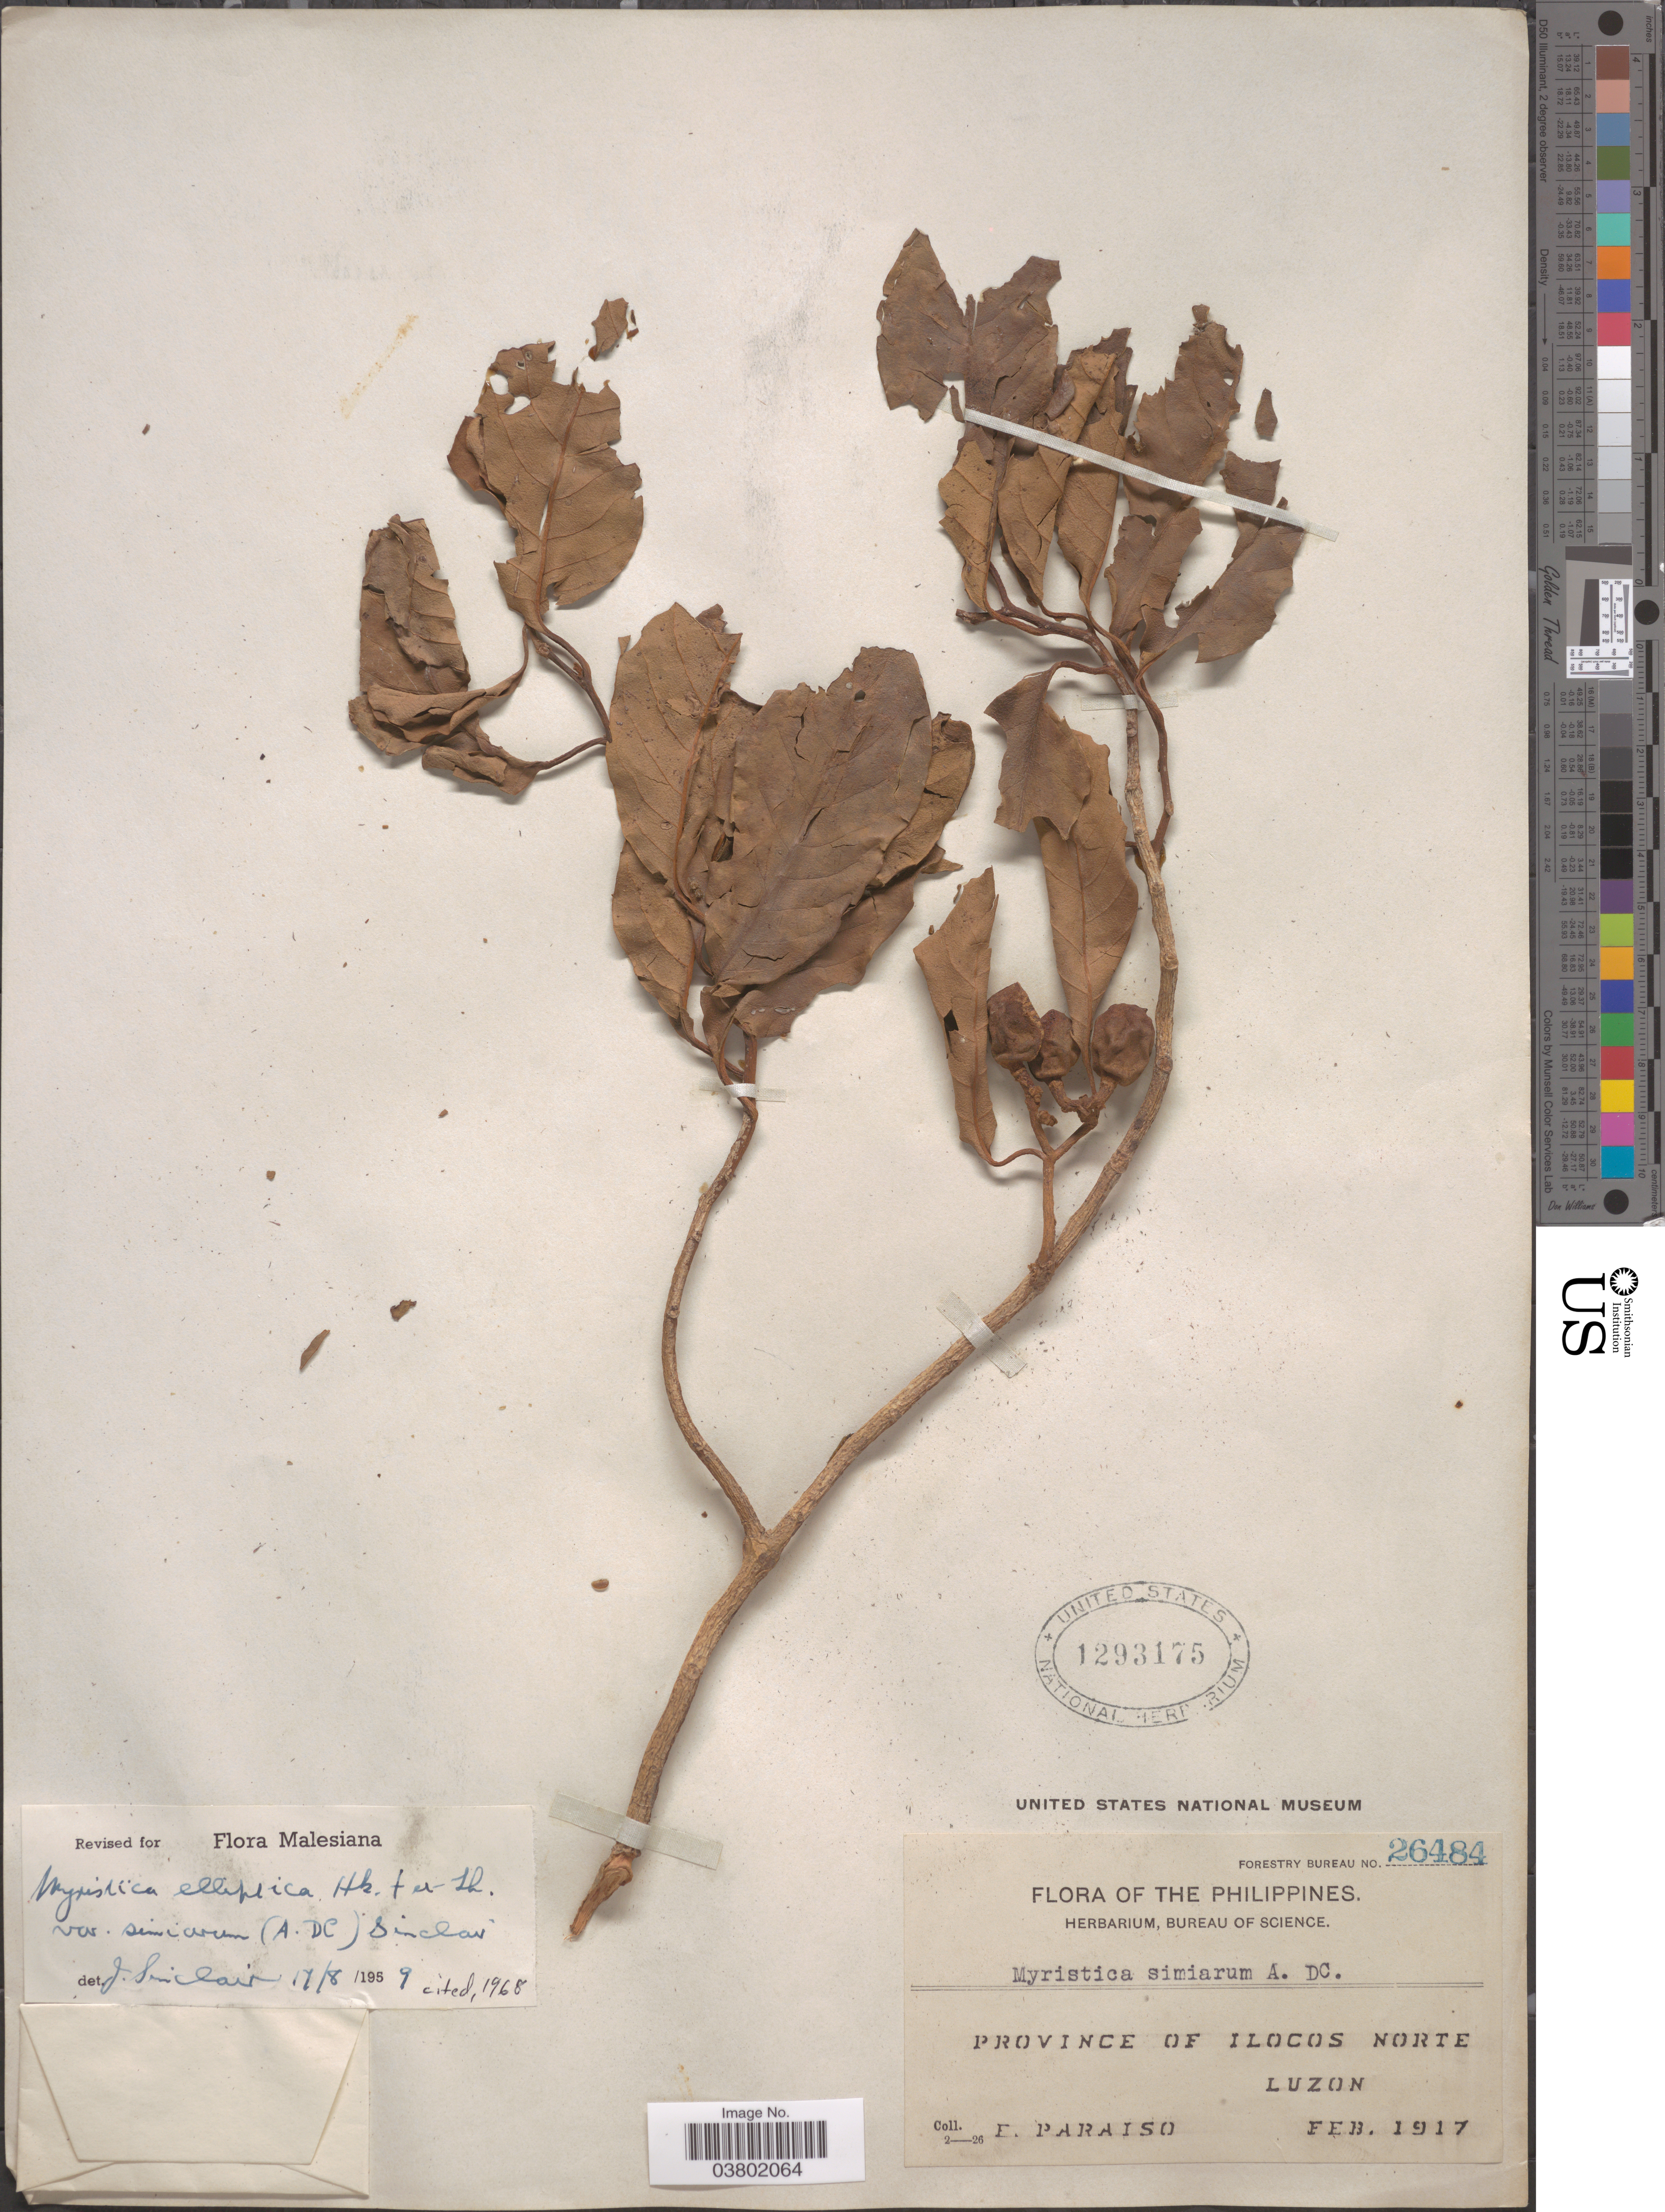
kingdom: Plantae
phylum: Tracheophyta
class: Magnoliopsida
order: Magnoliales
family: Myristicaceae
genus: Myristica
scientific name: Myristica elliptica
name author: Wall.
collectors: E. Paraiso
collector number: Forestry Bureau 26484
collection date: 1917-02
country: Philippines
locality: Province of Ilocos Norte, Luzon.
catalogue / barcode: US 1293175